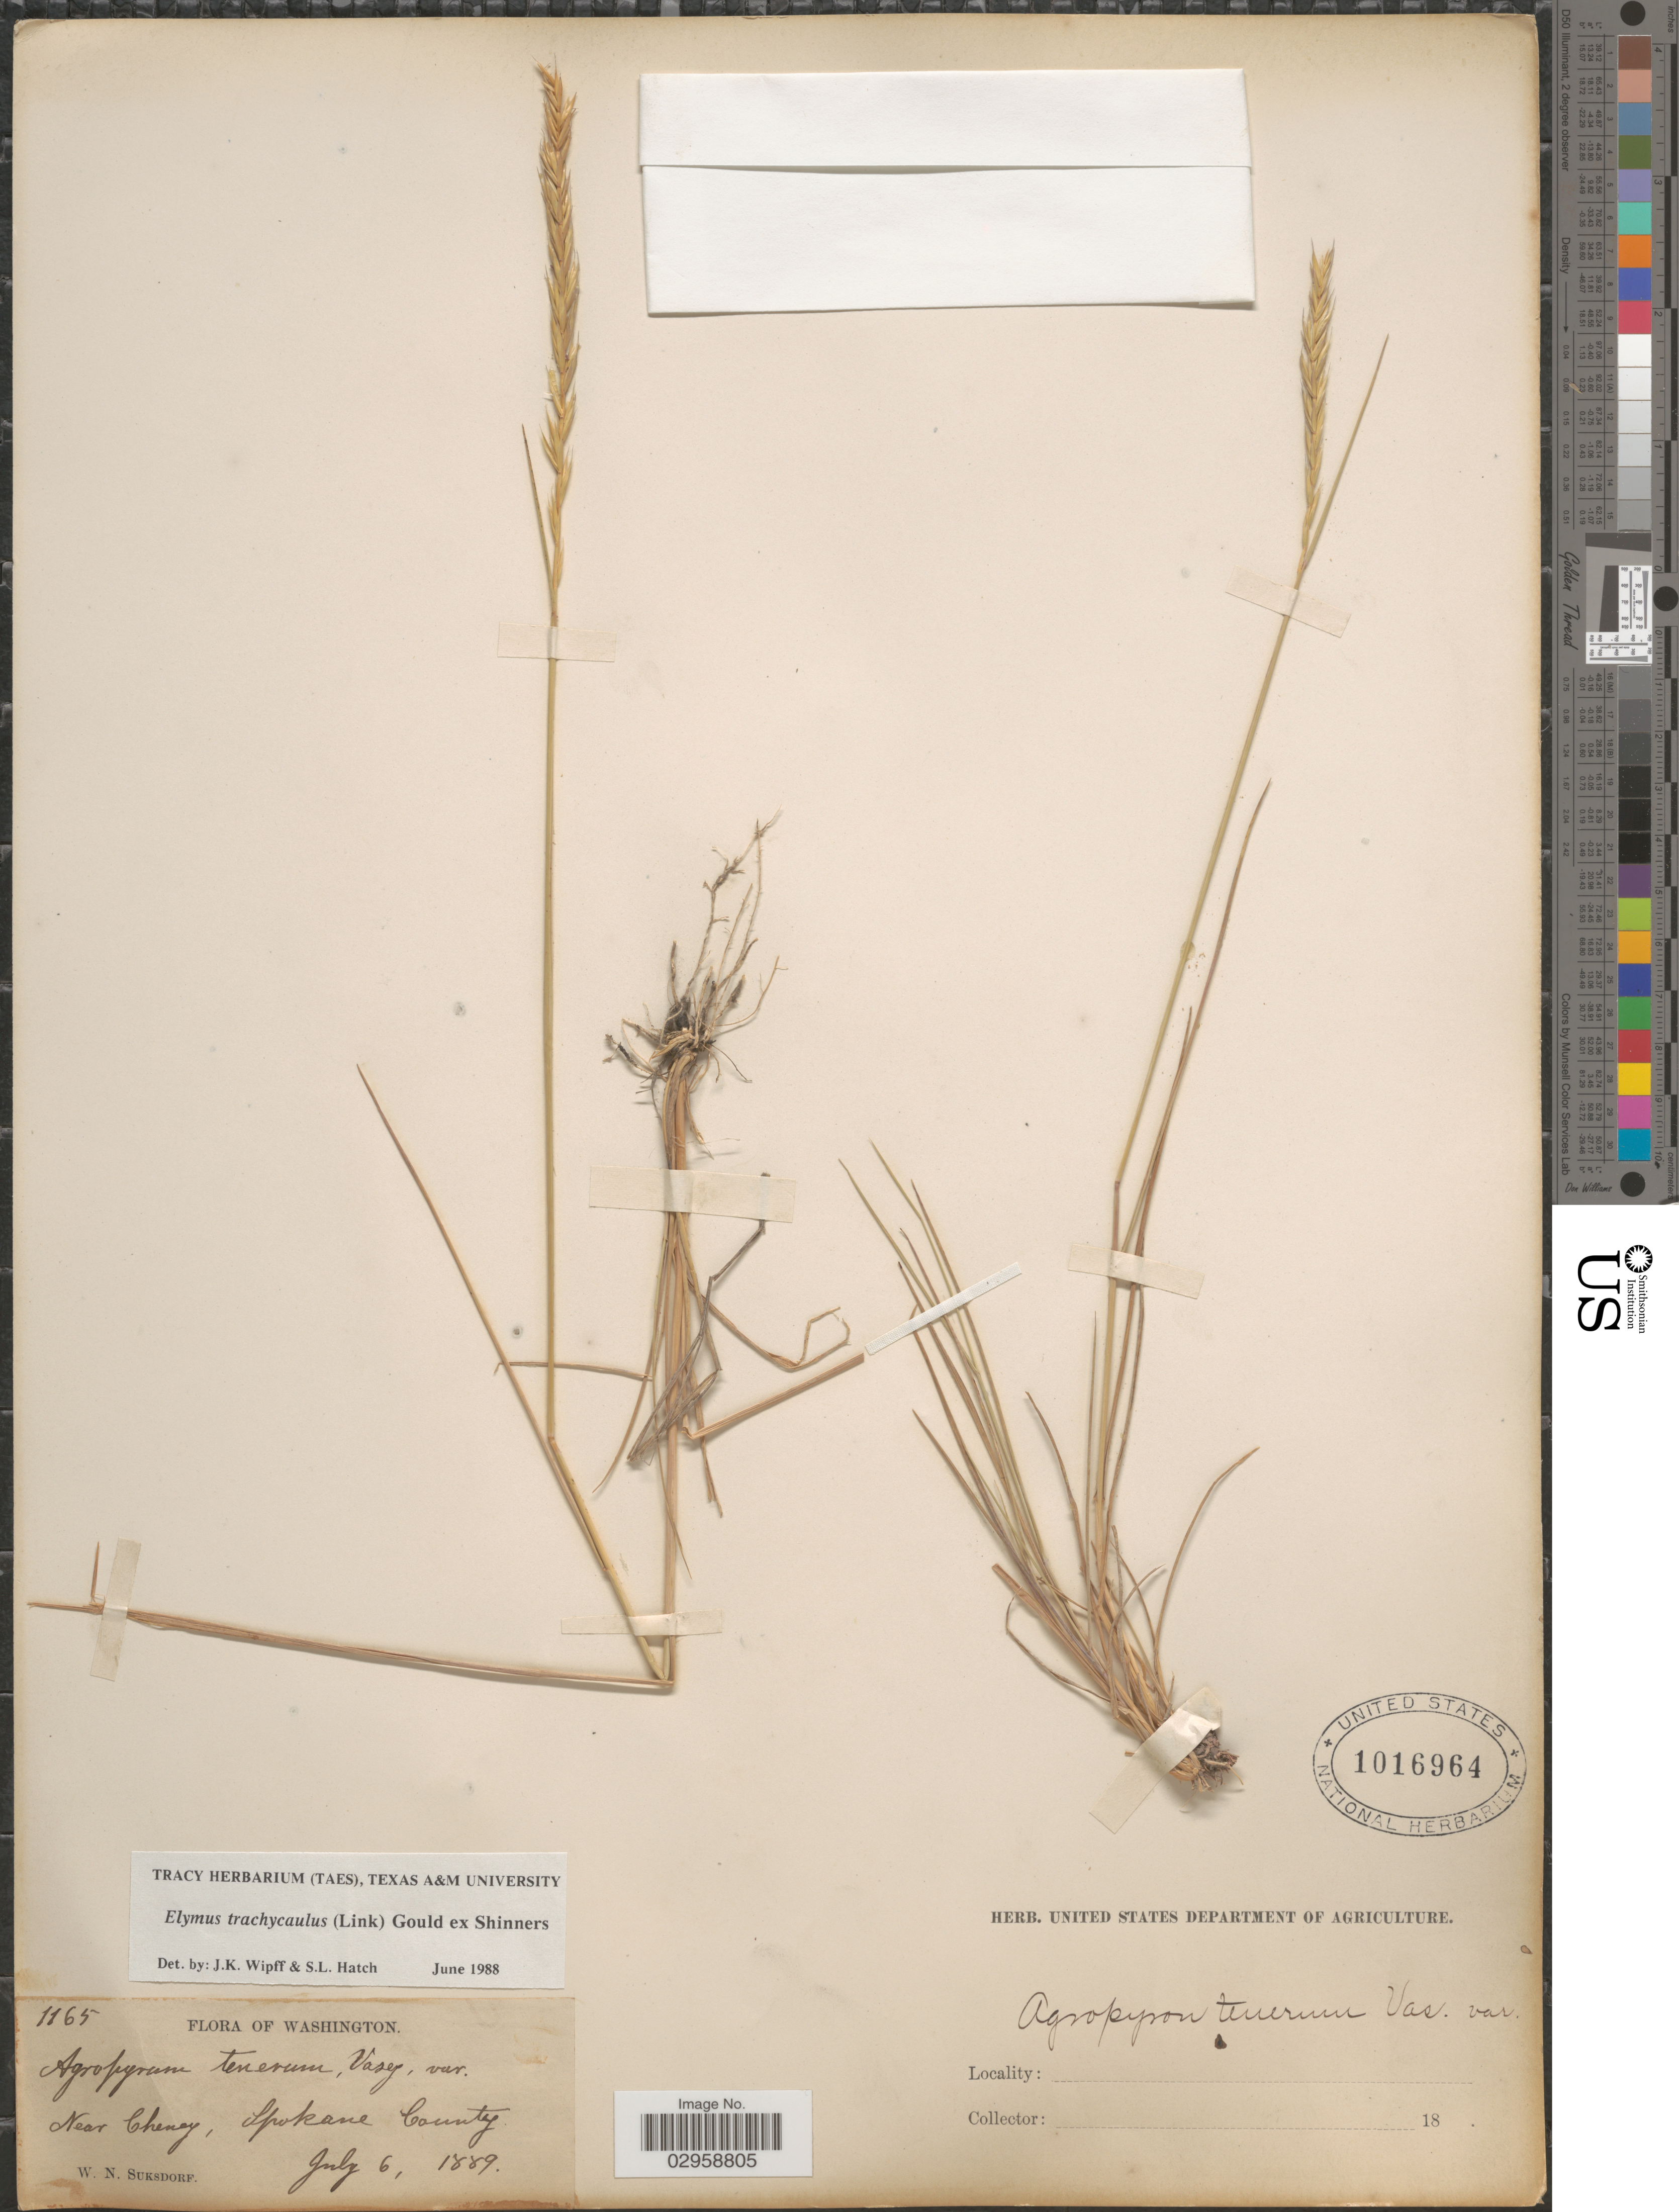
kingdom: Plantae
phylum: Tracheophyta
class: Liliopsida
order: Poales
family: Poaceae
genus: Elymus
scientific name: Elymus trachycaulus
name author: (Link) Gould ex Shinners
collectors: W. N. Suksdorf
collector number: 1165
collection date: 1889-07-06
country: United States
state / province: Washington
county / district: Spokane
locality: Near Cheney, Spokane County.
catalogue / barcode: US 1016964